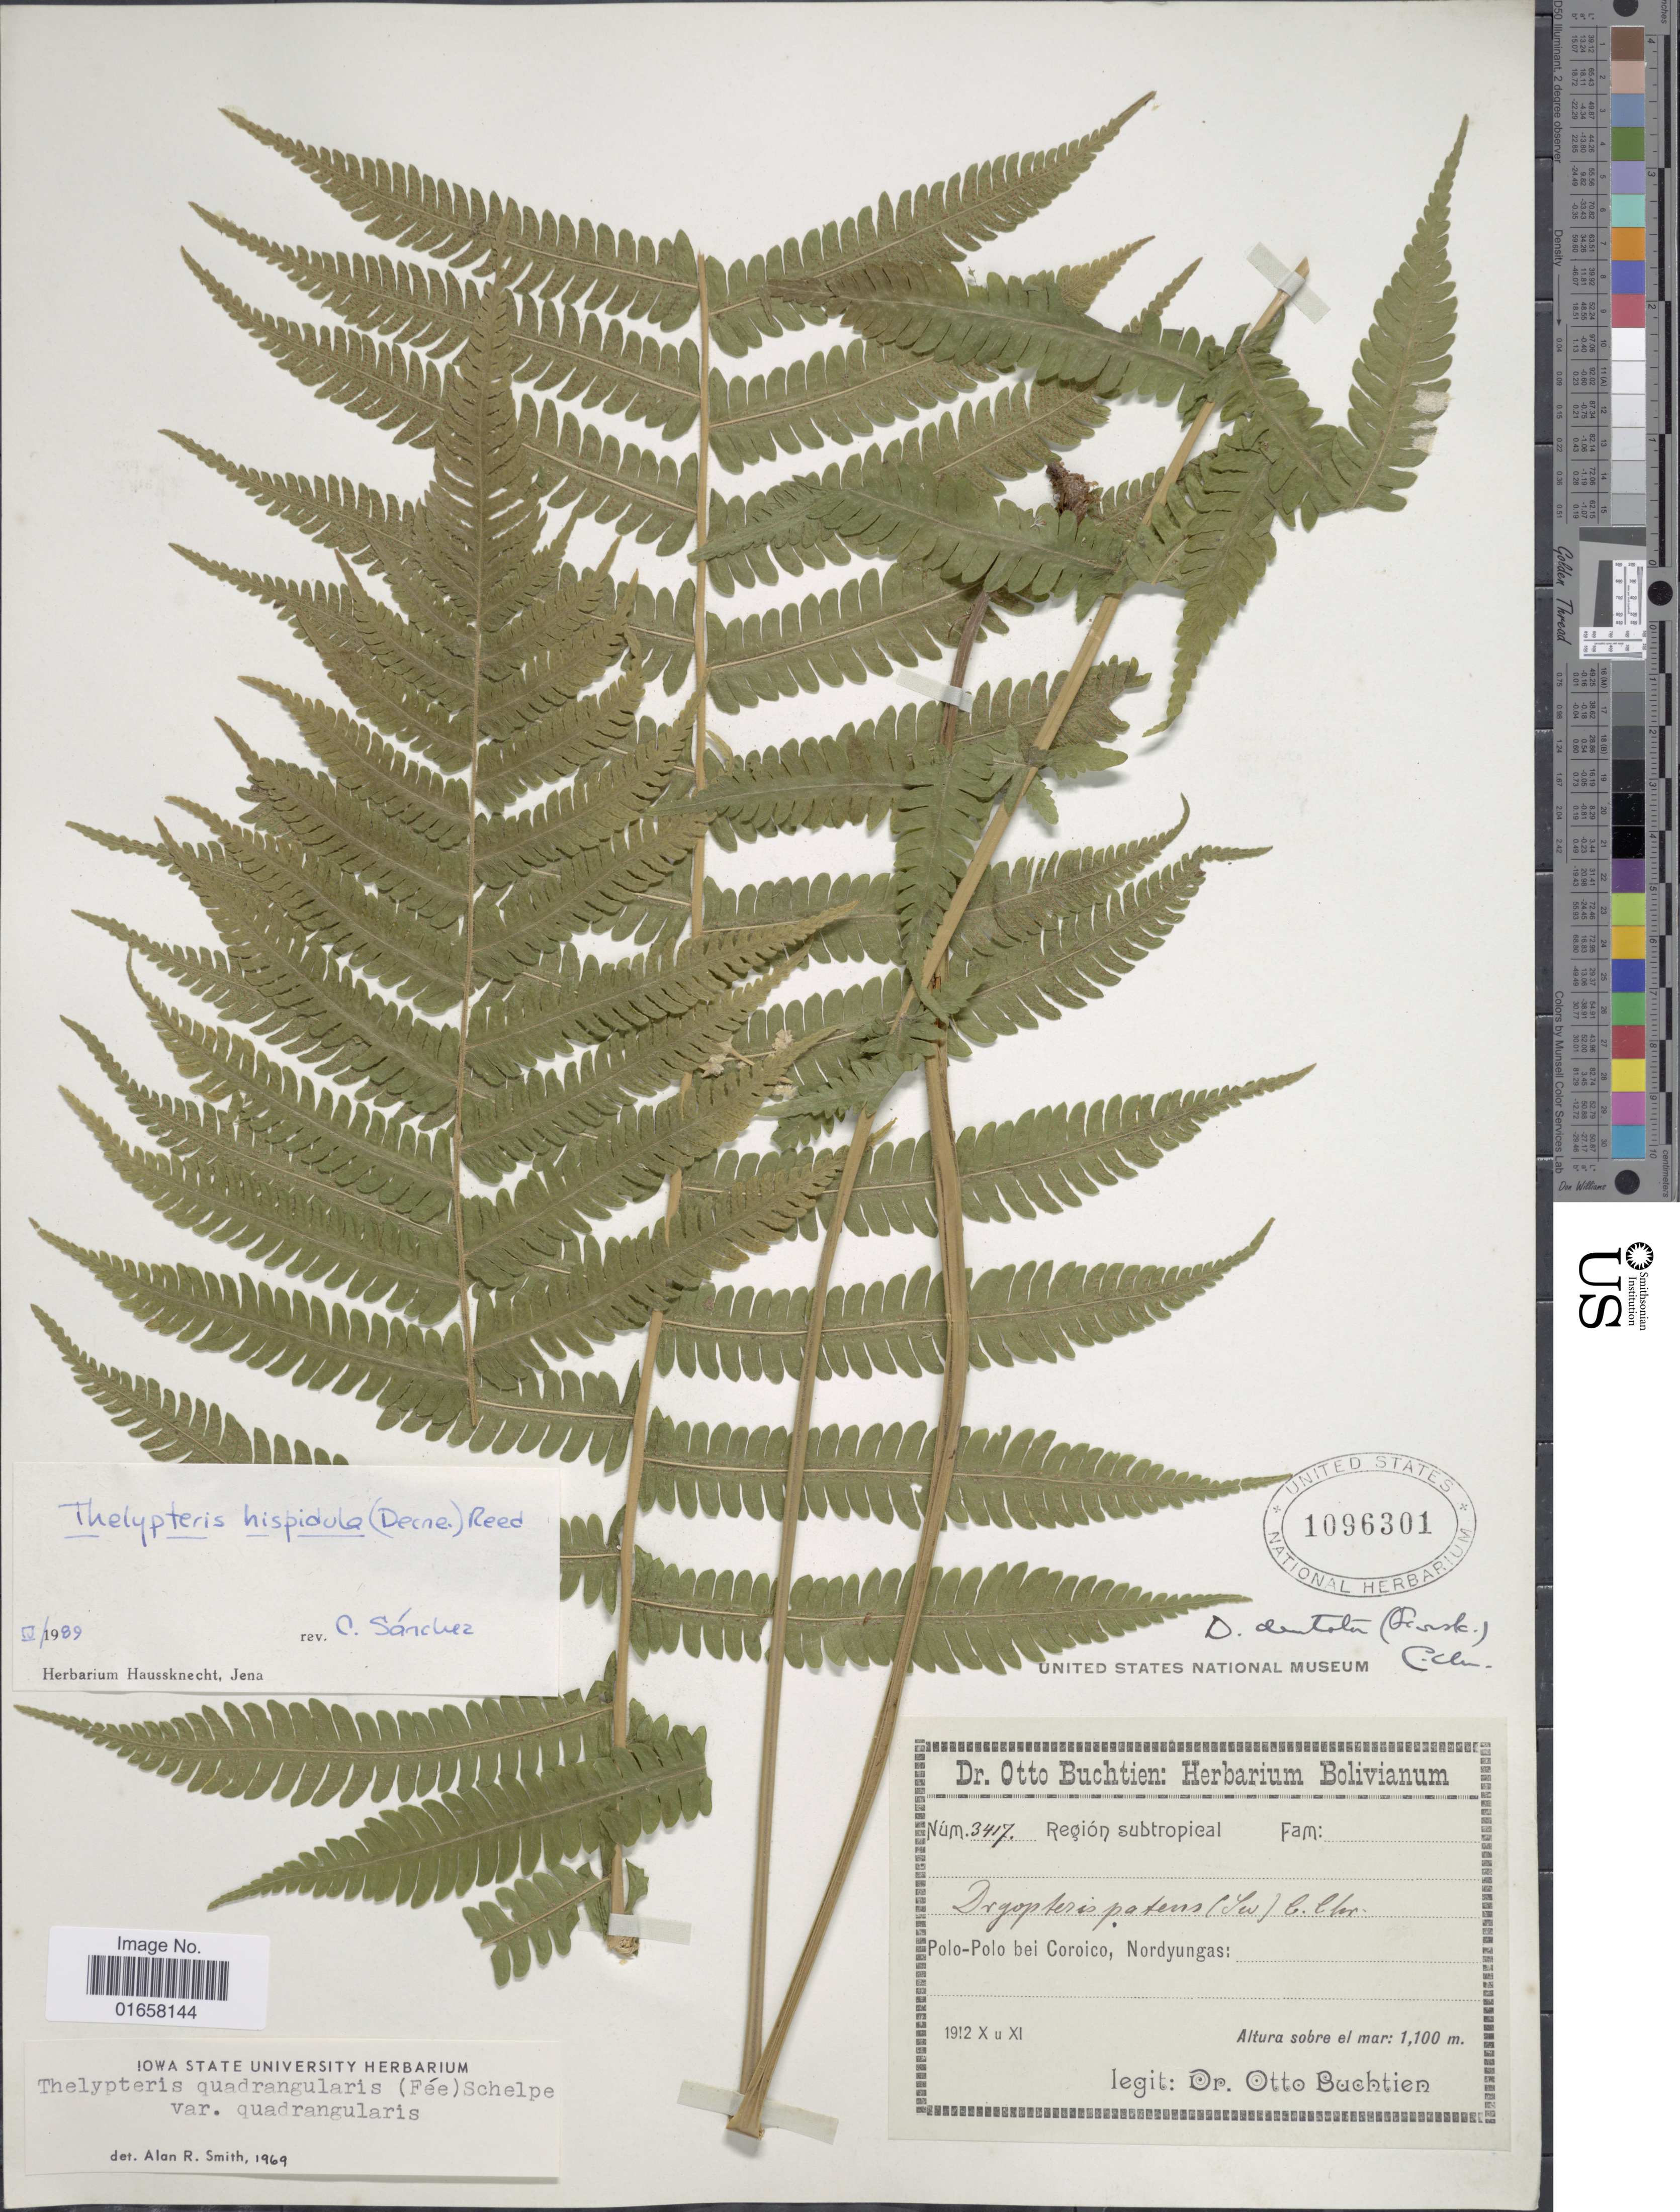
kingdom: Plantae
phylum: Tracheophyta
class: Polypodiopsida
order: Polypodiales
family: Thelypteridaceae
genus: Christella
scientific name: Christella hispidula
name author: (Decne.) Holttum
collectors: O. Buchtien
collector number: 3417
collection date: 1912-10-11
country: Bolivia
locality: Polo-Polo bei Coroico, Nordyungas.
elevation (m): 1100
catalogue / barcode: US 1096301